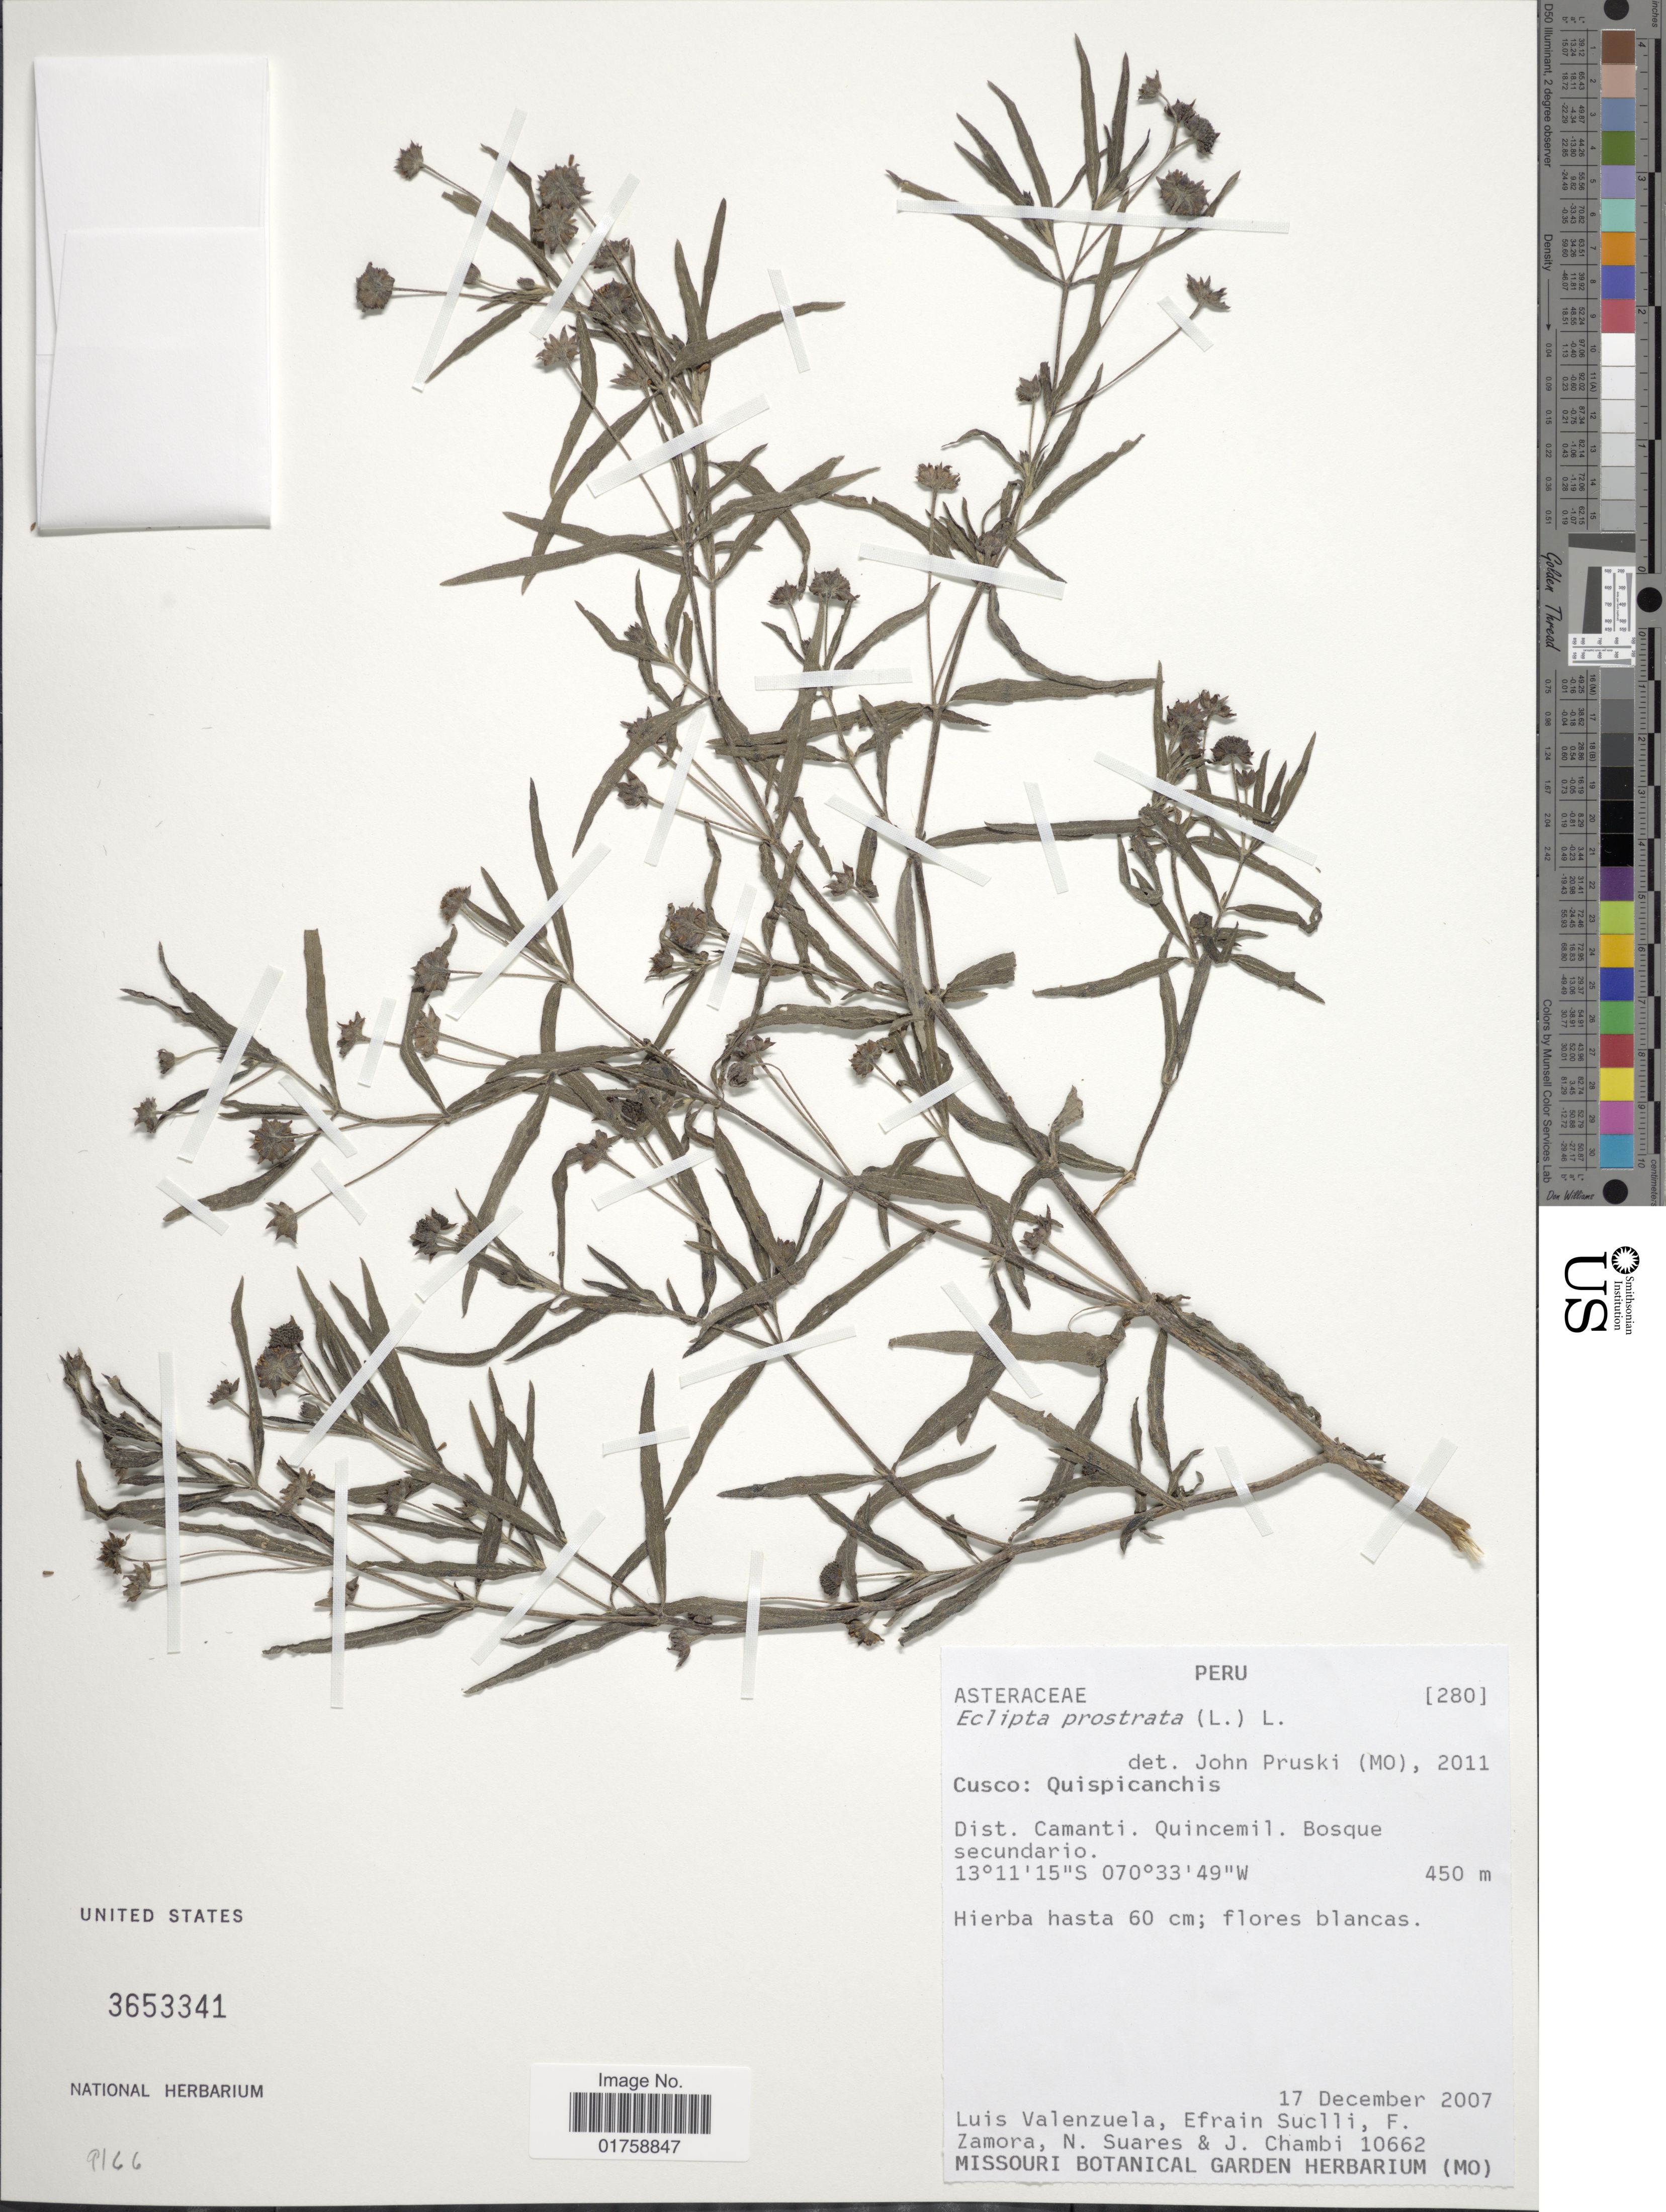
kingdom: Plantae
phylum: Tracheophyta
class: Magnoliopsida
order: Asterales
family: Asteraceae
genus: Eclipta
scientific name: Eclipta alba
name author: (L.) Hassk.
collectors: L. Valenzuela, E. Suclli, F. Zamora, N. Suares & J. Chambi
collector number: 10662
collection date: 2007-12-17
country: Peru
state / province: Cusco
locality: Quispicanchis. Dist. Camanto. Quincemil.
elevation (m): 450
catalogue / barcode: US 3653341